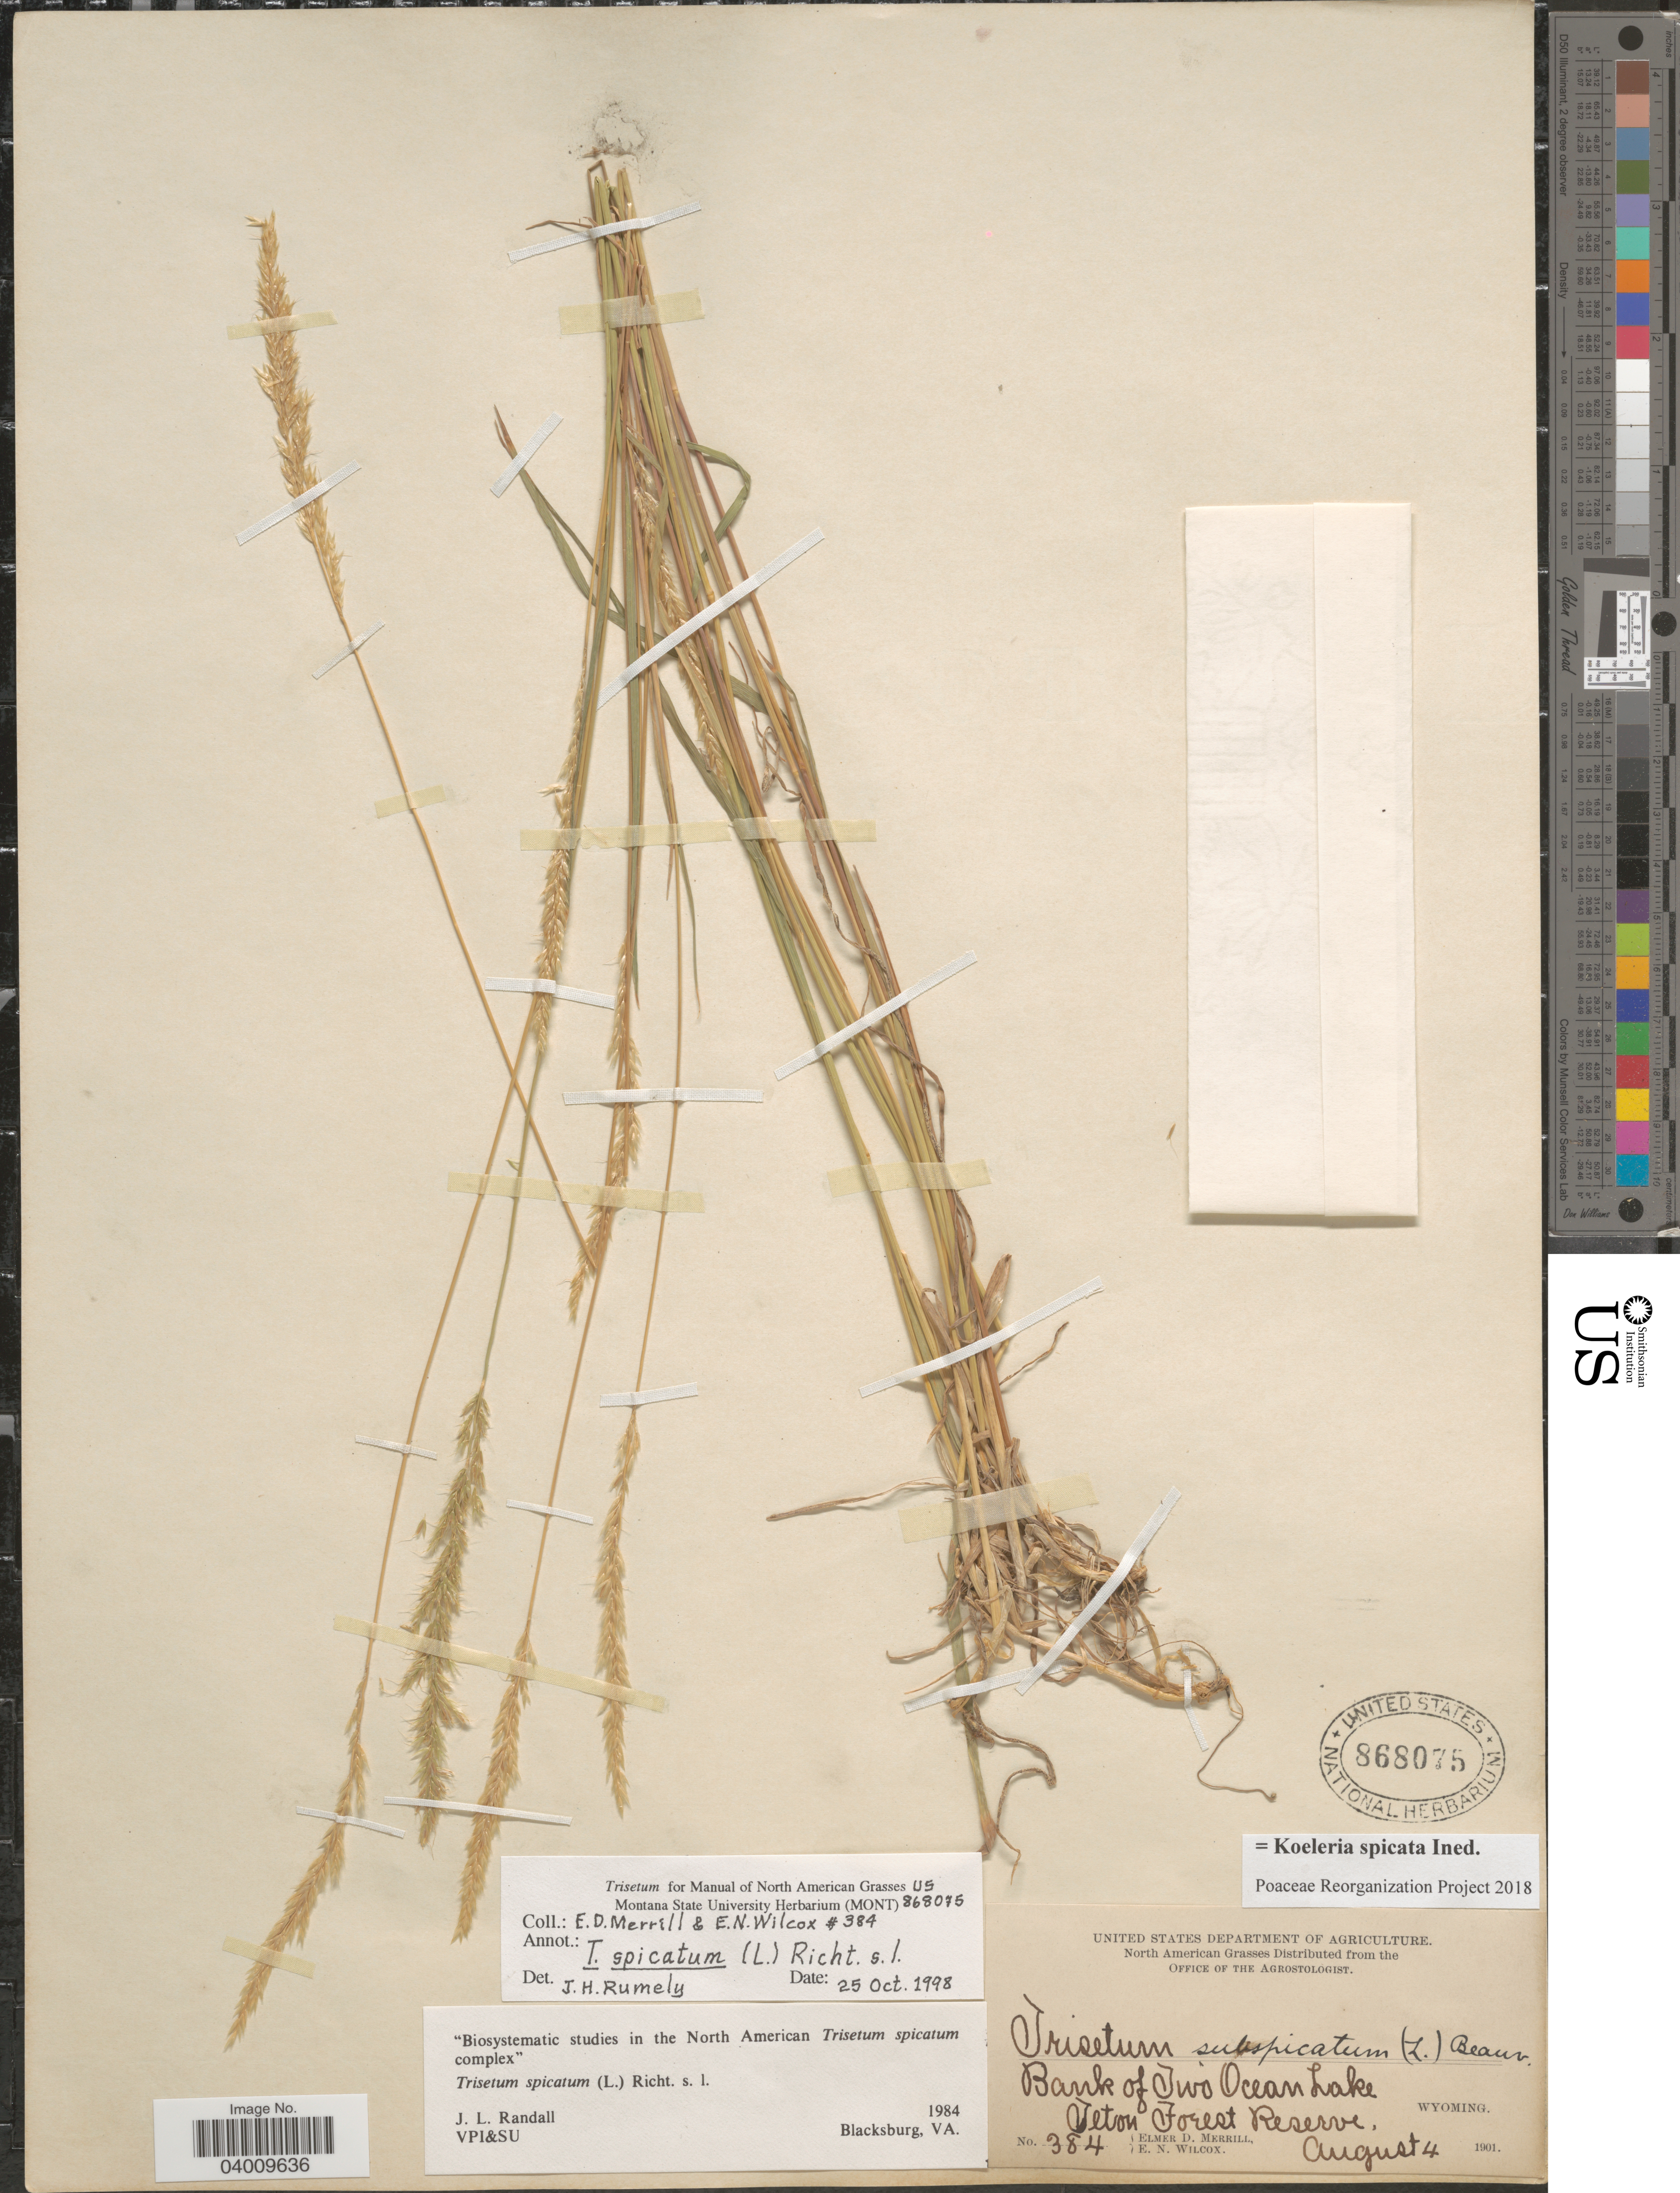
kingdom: Plantae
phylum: Tracheophyta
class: Liliopsida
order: Poales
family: Poaceae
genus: Koeleria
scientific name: Koeleria spicata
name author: (L.) Barberá et al.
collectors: E. D. Merrill & E. Wilcox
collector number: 384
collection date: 1901-08-04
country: United States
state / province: Wyoming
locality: Bank of Two Ocean Lake. Teton Forest Reserve.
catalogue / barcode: US 868075